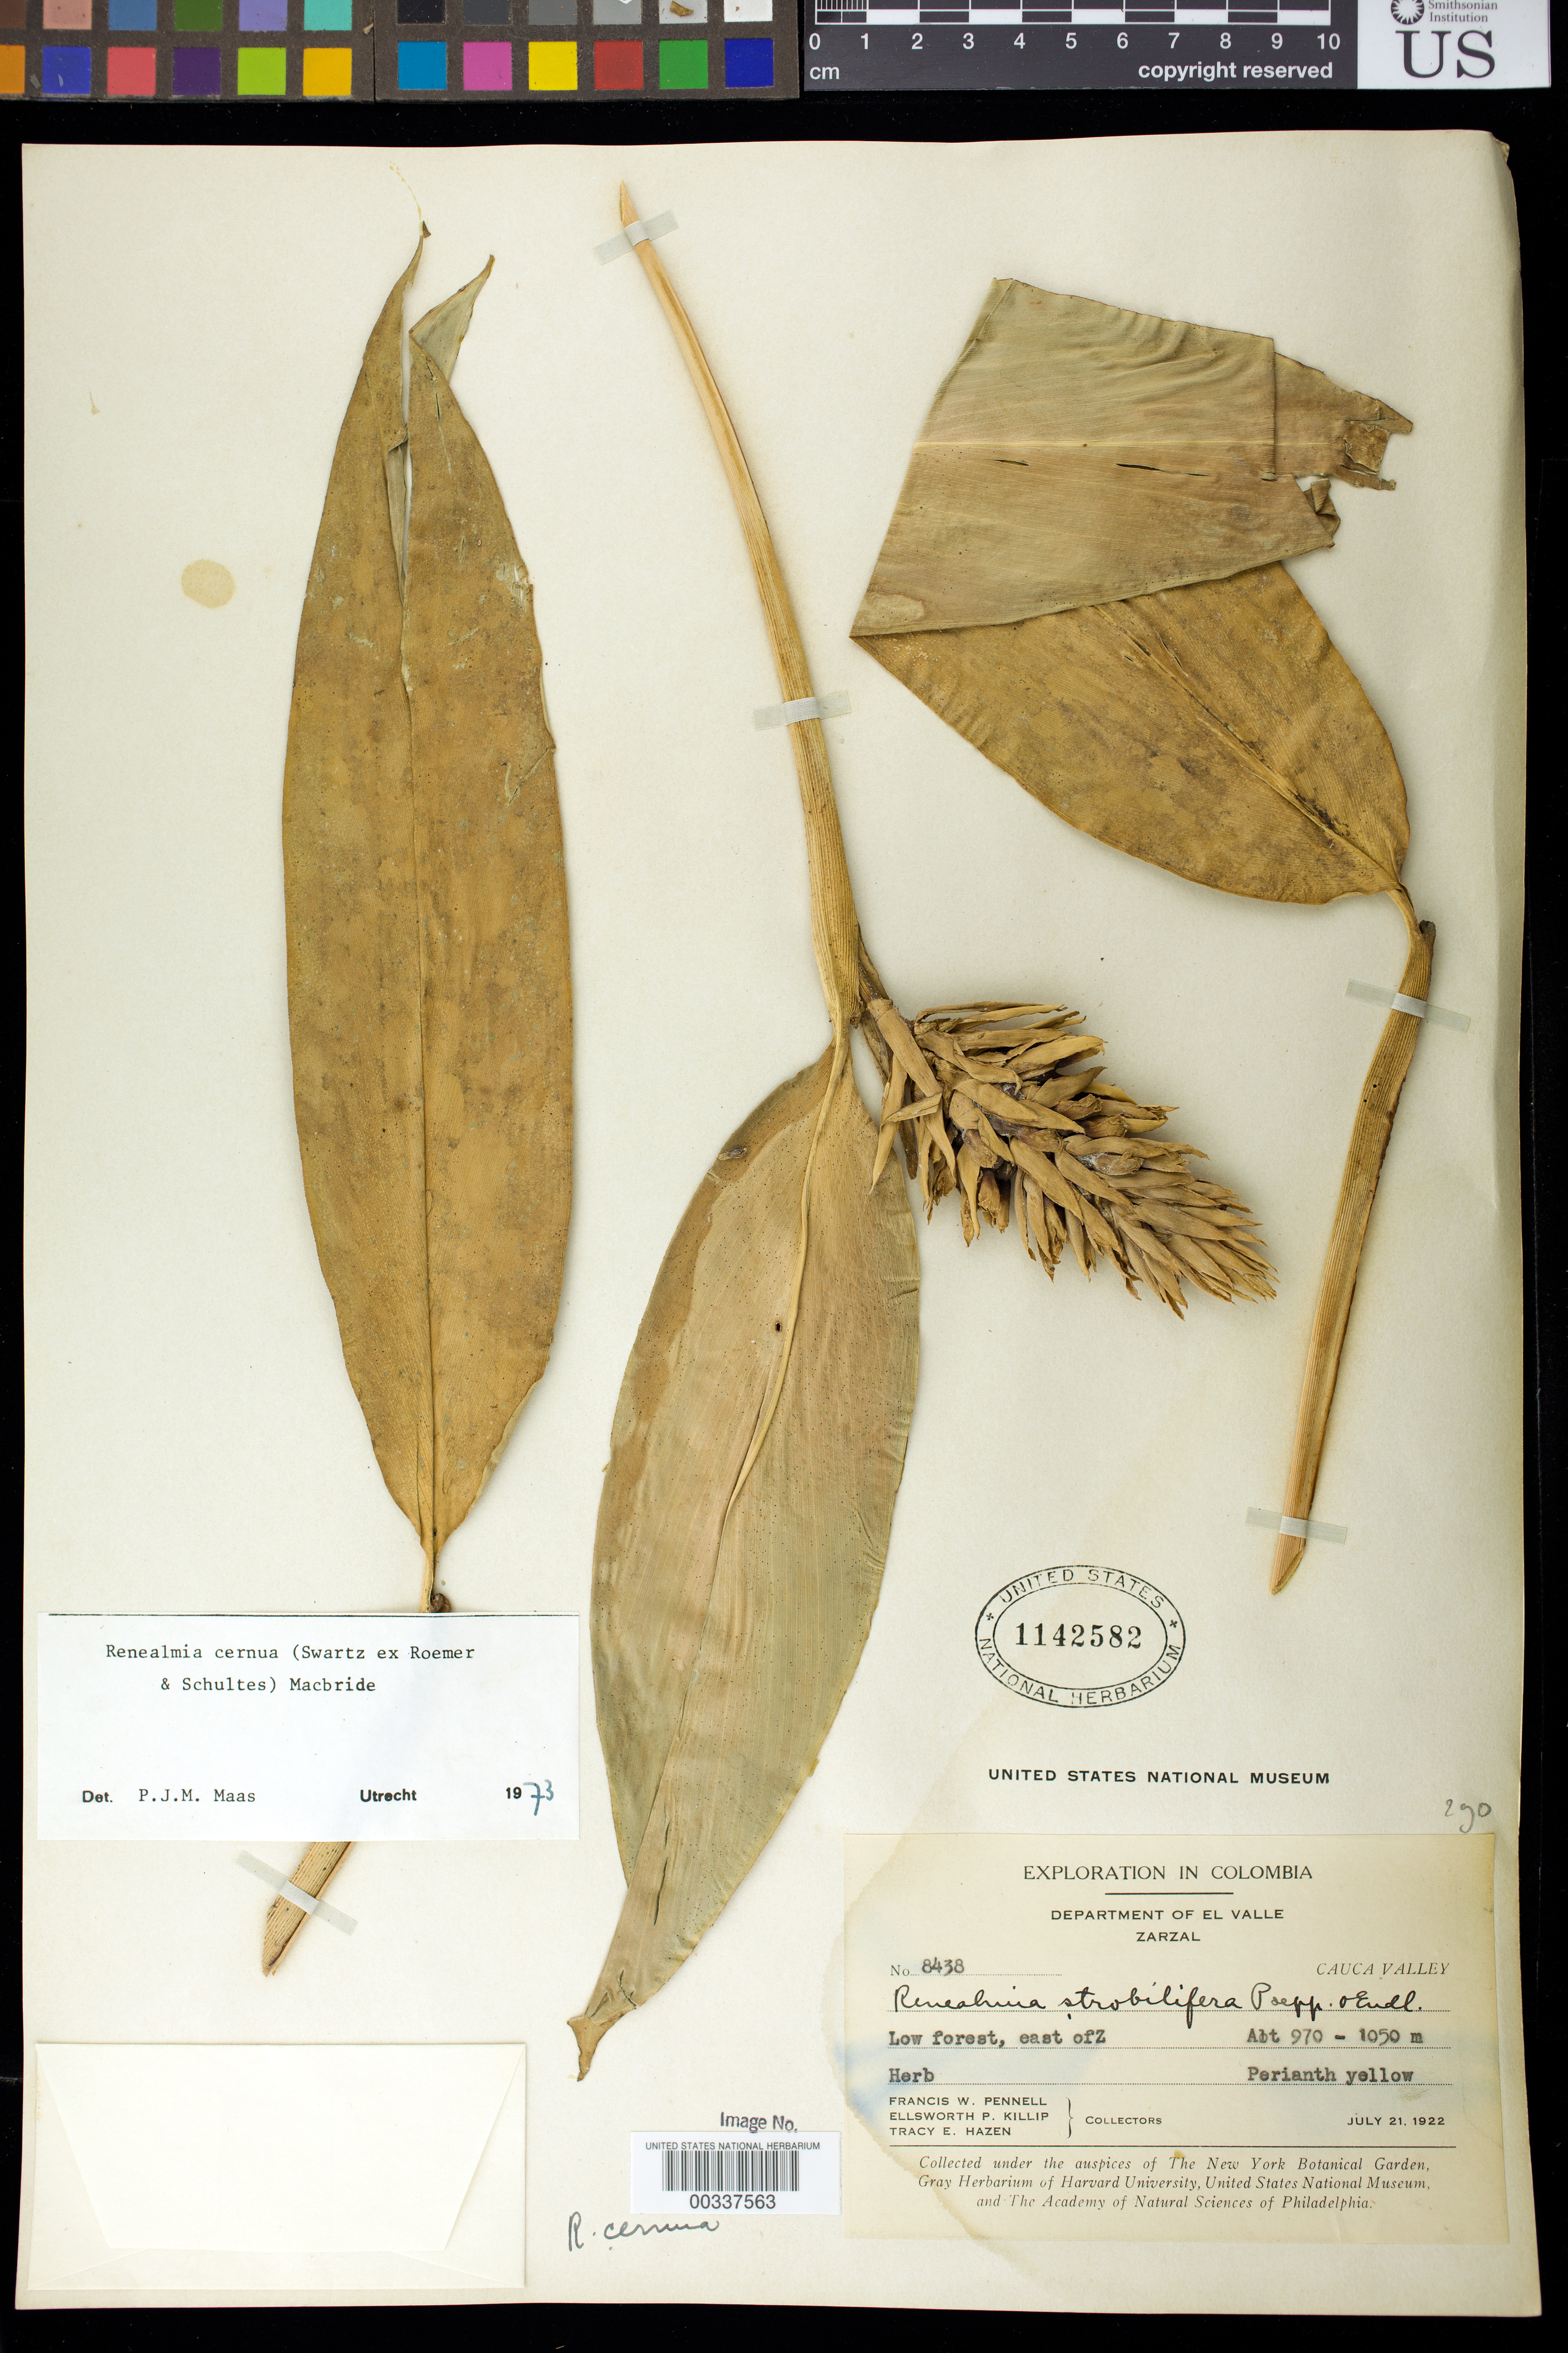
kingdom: Plantae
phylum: Tracheophyta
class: Liliopsida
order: Zingiberales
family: Zingiberaceae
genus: Renealmia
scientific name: Renealmia cernua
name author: (Sw. ex Roem. & Schult.) J.F. Macbr.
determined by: Maas, Paul J. M.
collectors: F. W. Pennell, E. P. Killip & T. E. Hazen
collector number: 8438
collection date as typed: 21 Jul 1922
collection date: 1922-07-21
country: Colombia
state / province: Valle del Cauca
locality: Zarzal, Cauca Valley, low forest, E of z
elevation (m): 970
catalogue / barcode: US 1142582